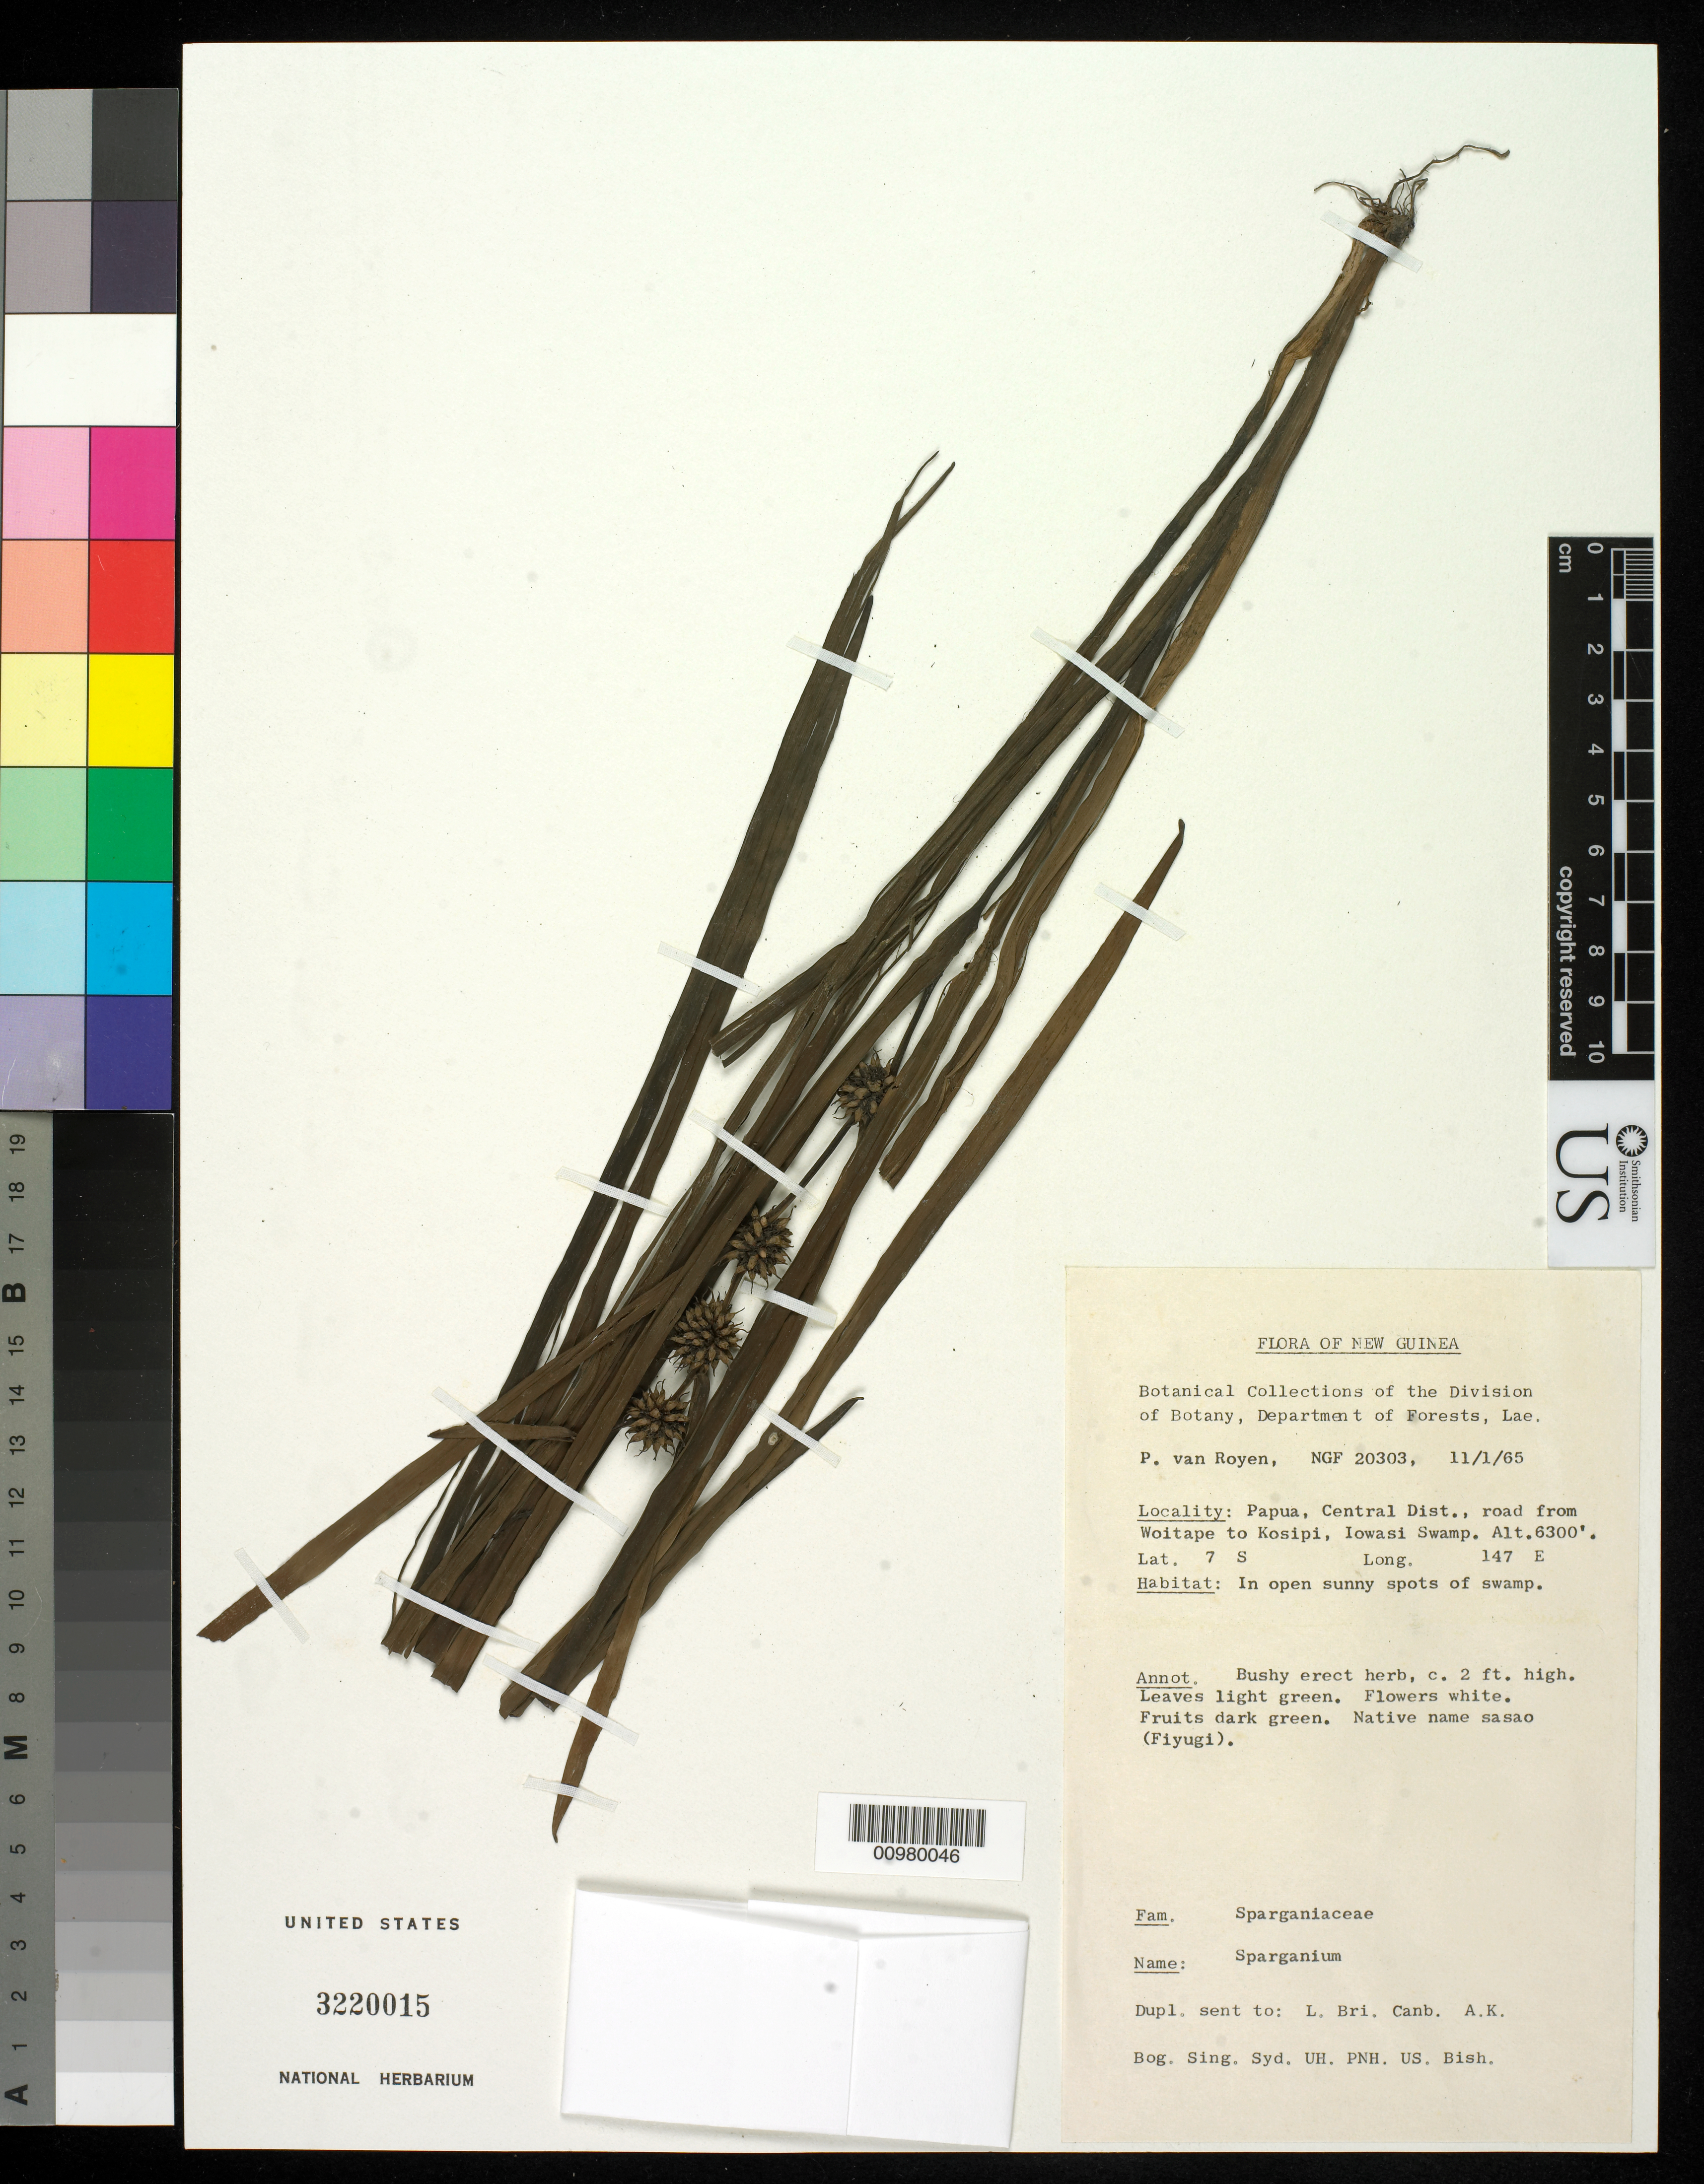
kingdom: Plantae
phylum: Tracheophyta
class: Liliopsida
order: Poales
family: Typhaceae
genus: Sparganium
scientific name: Sparganium sp.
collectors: P. van Royen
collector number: NGF 20303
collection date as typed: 11 Jan 1965 or 01 Nov 1965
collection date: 1965-01-11 or 1965-11-01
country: Papua New Guinea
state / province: Central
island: New Guinea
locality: Papua, Central Dist., road from Woitape to Kosipi, Iowasi Swamp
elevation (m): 1920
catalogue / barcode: US 3220015